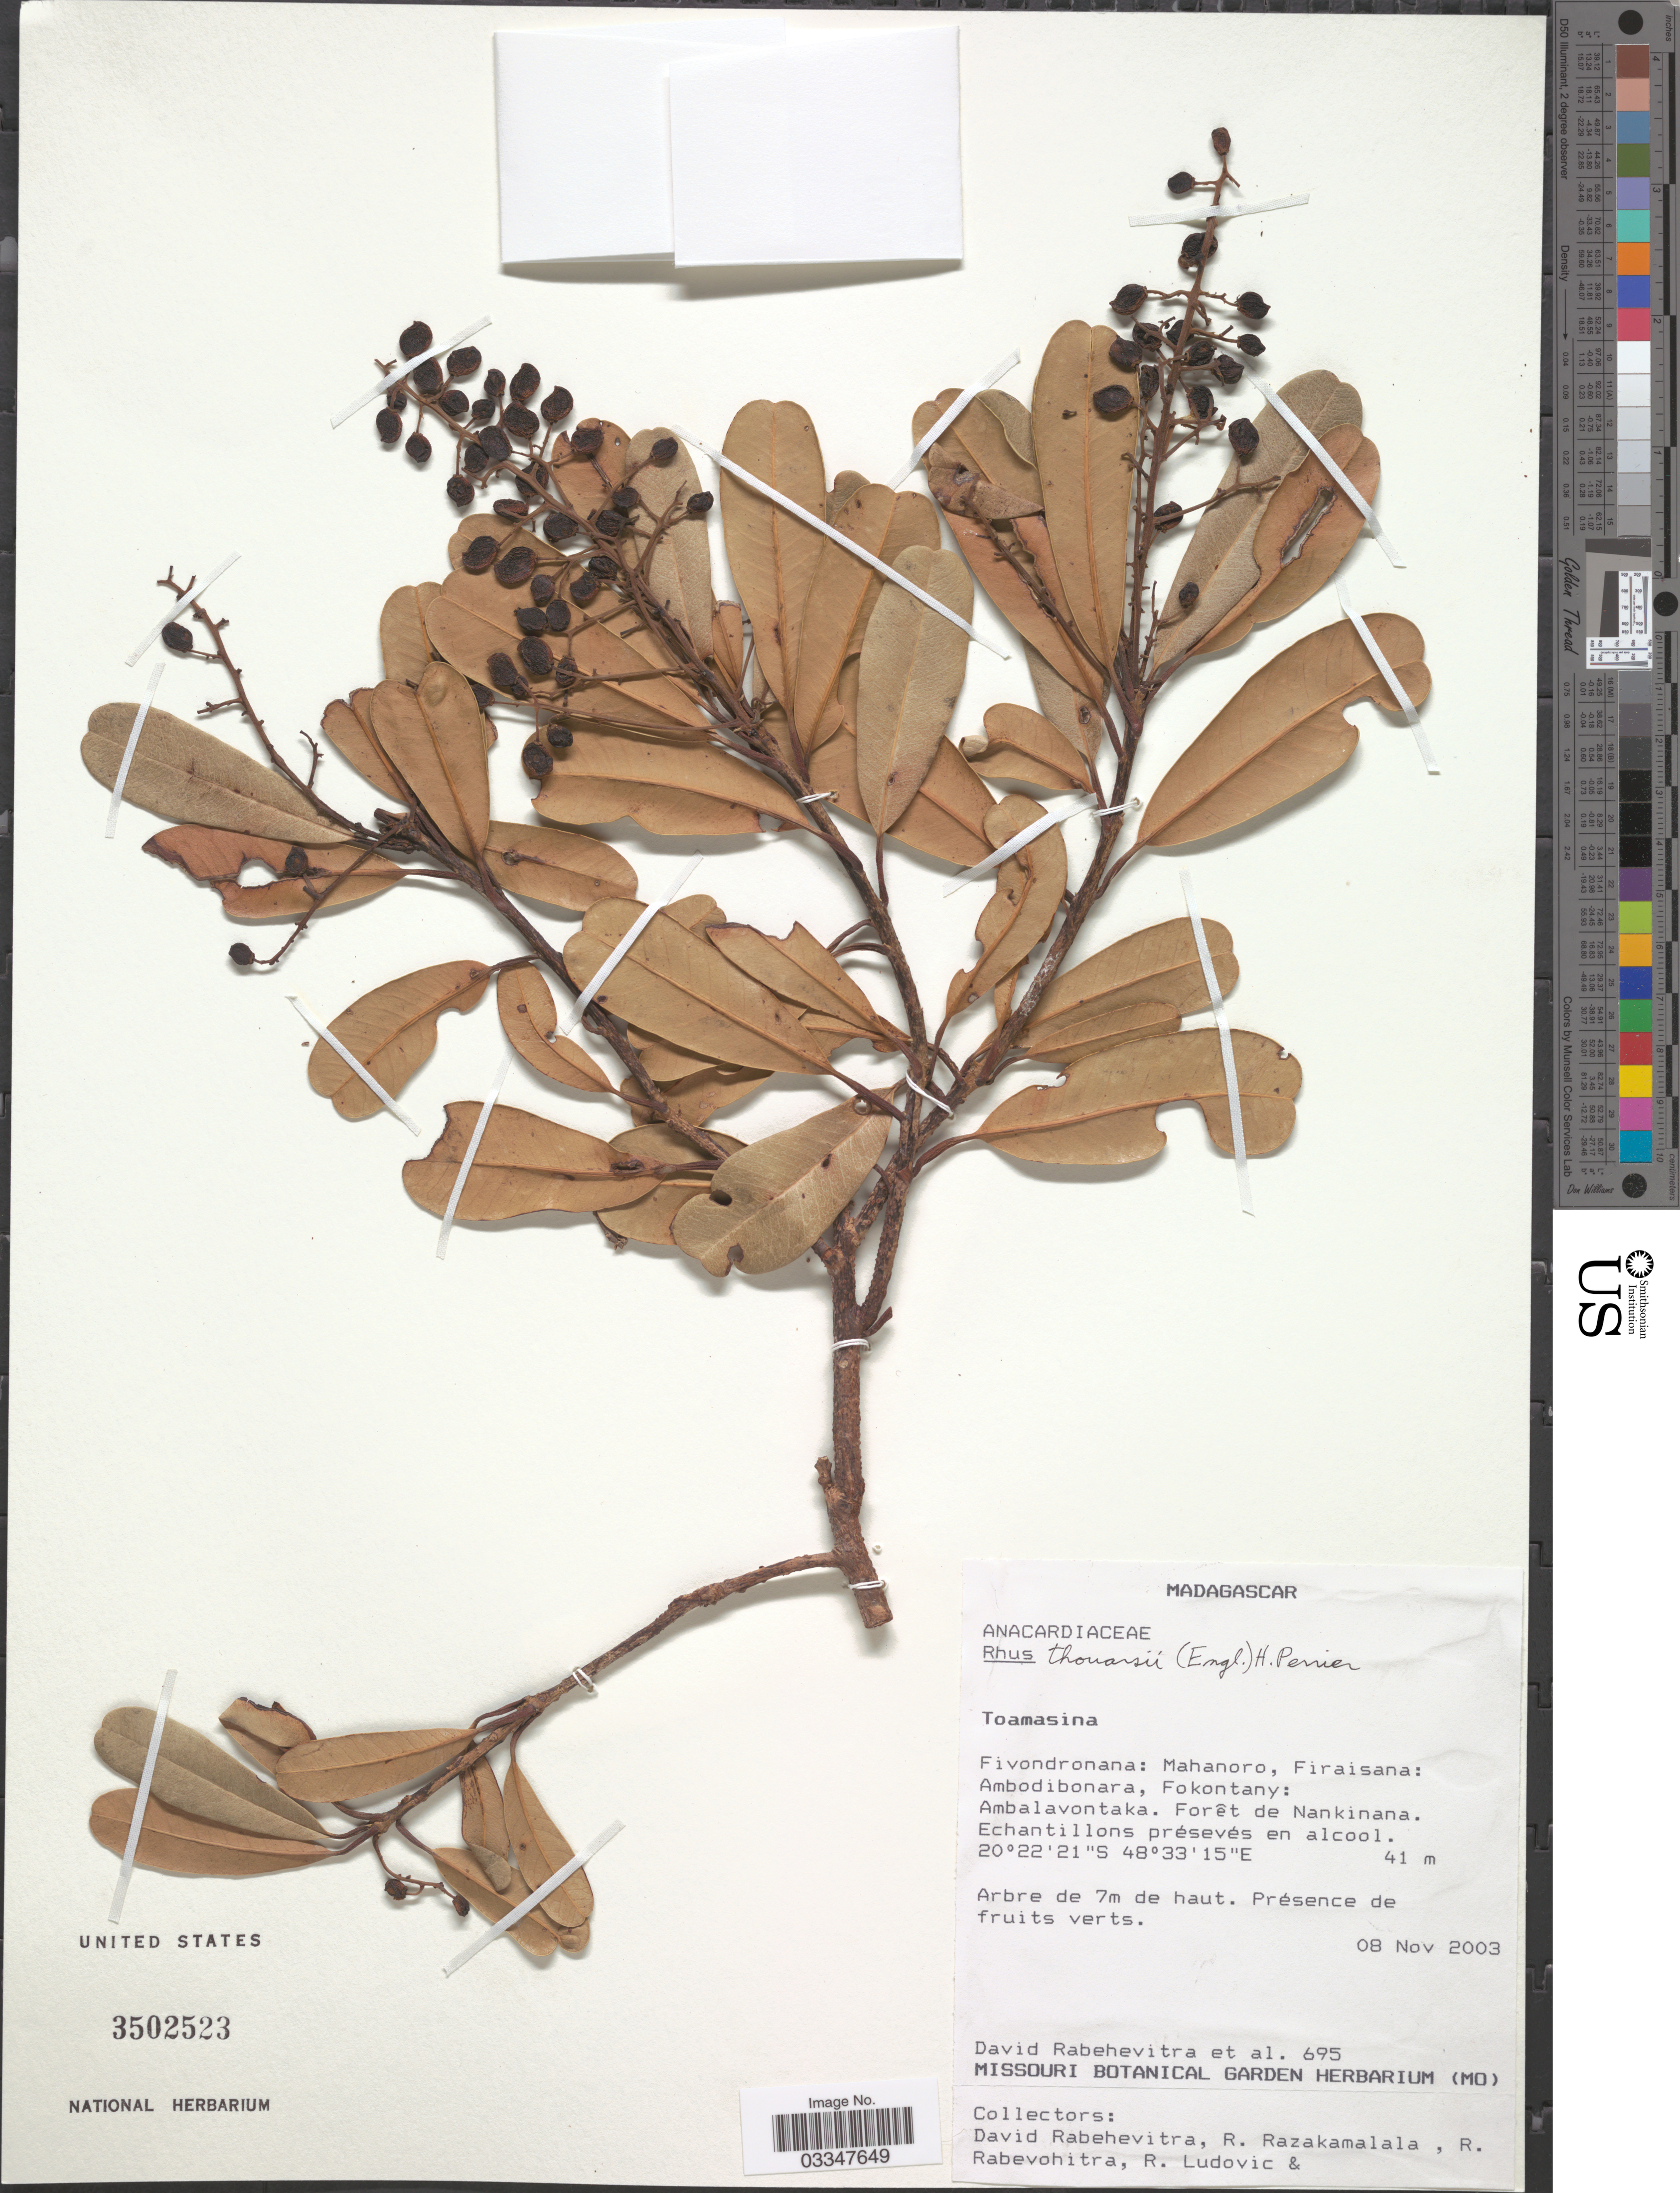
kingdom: Plantae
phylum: Tracheophyta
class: Magnoliopsida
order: Sapindales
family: Anacardiaceae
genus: Rhus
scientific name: Rhus thouarsii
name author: (Engl.) H. Perrier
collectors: D. Rabehevitra, R. Razakamalala, R. Rabevohitra & R. Ludovic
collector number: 695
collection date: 2003-11-08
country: Madagascar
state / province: Atsinanana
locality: Fivondronana: Mahanoro, Firaisana: Ambodibonara, Fokontany: Ambalavontaka. Forêt de Nankinana.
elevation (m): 41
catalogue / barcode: US 3502523